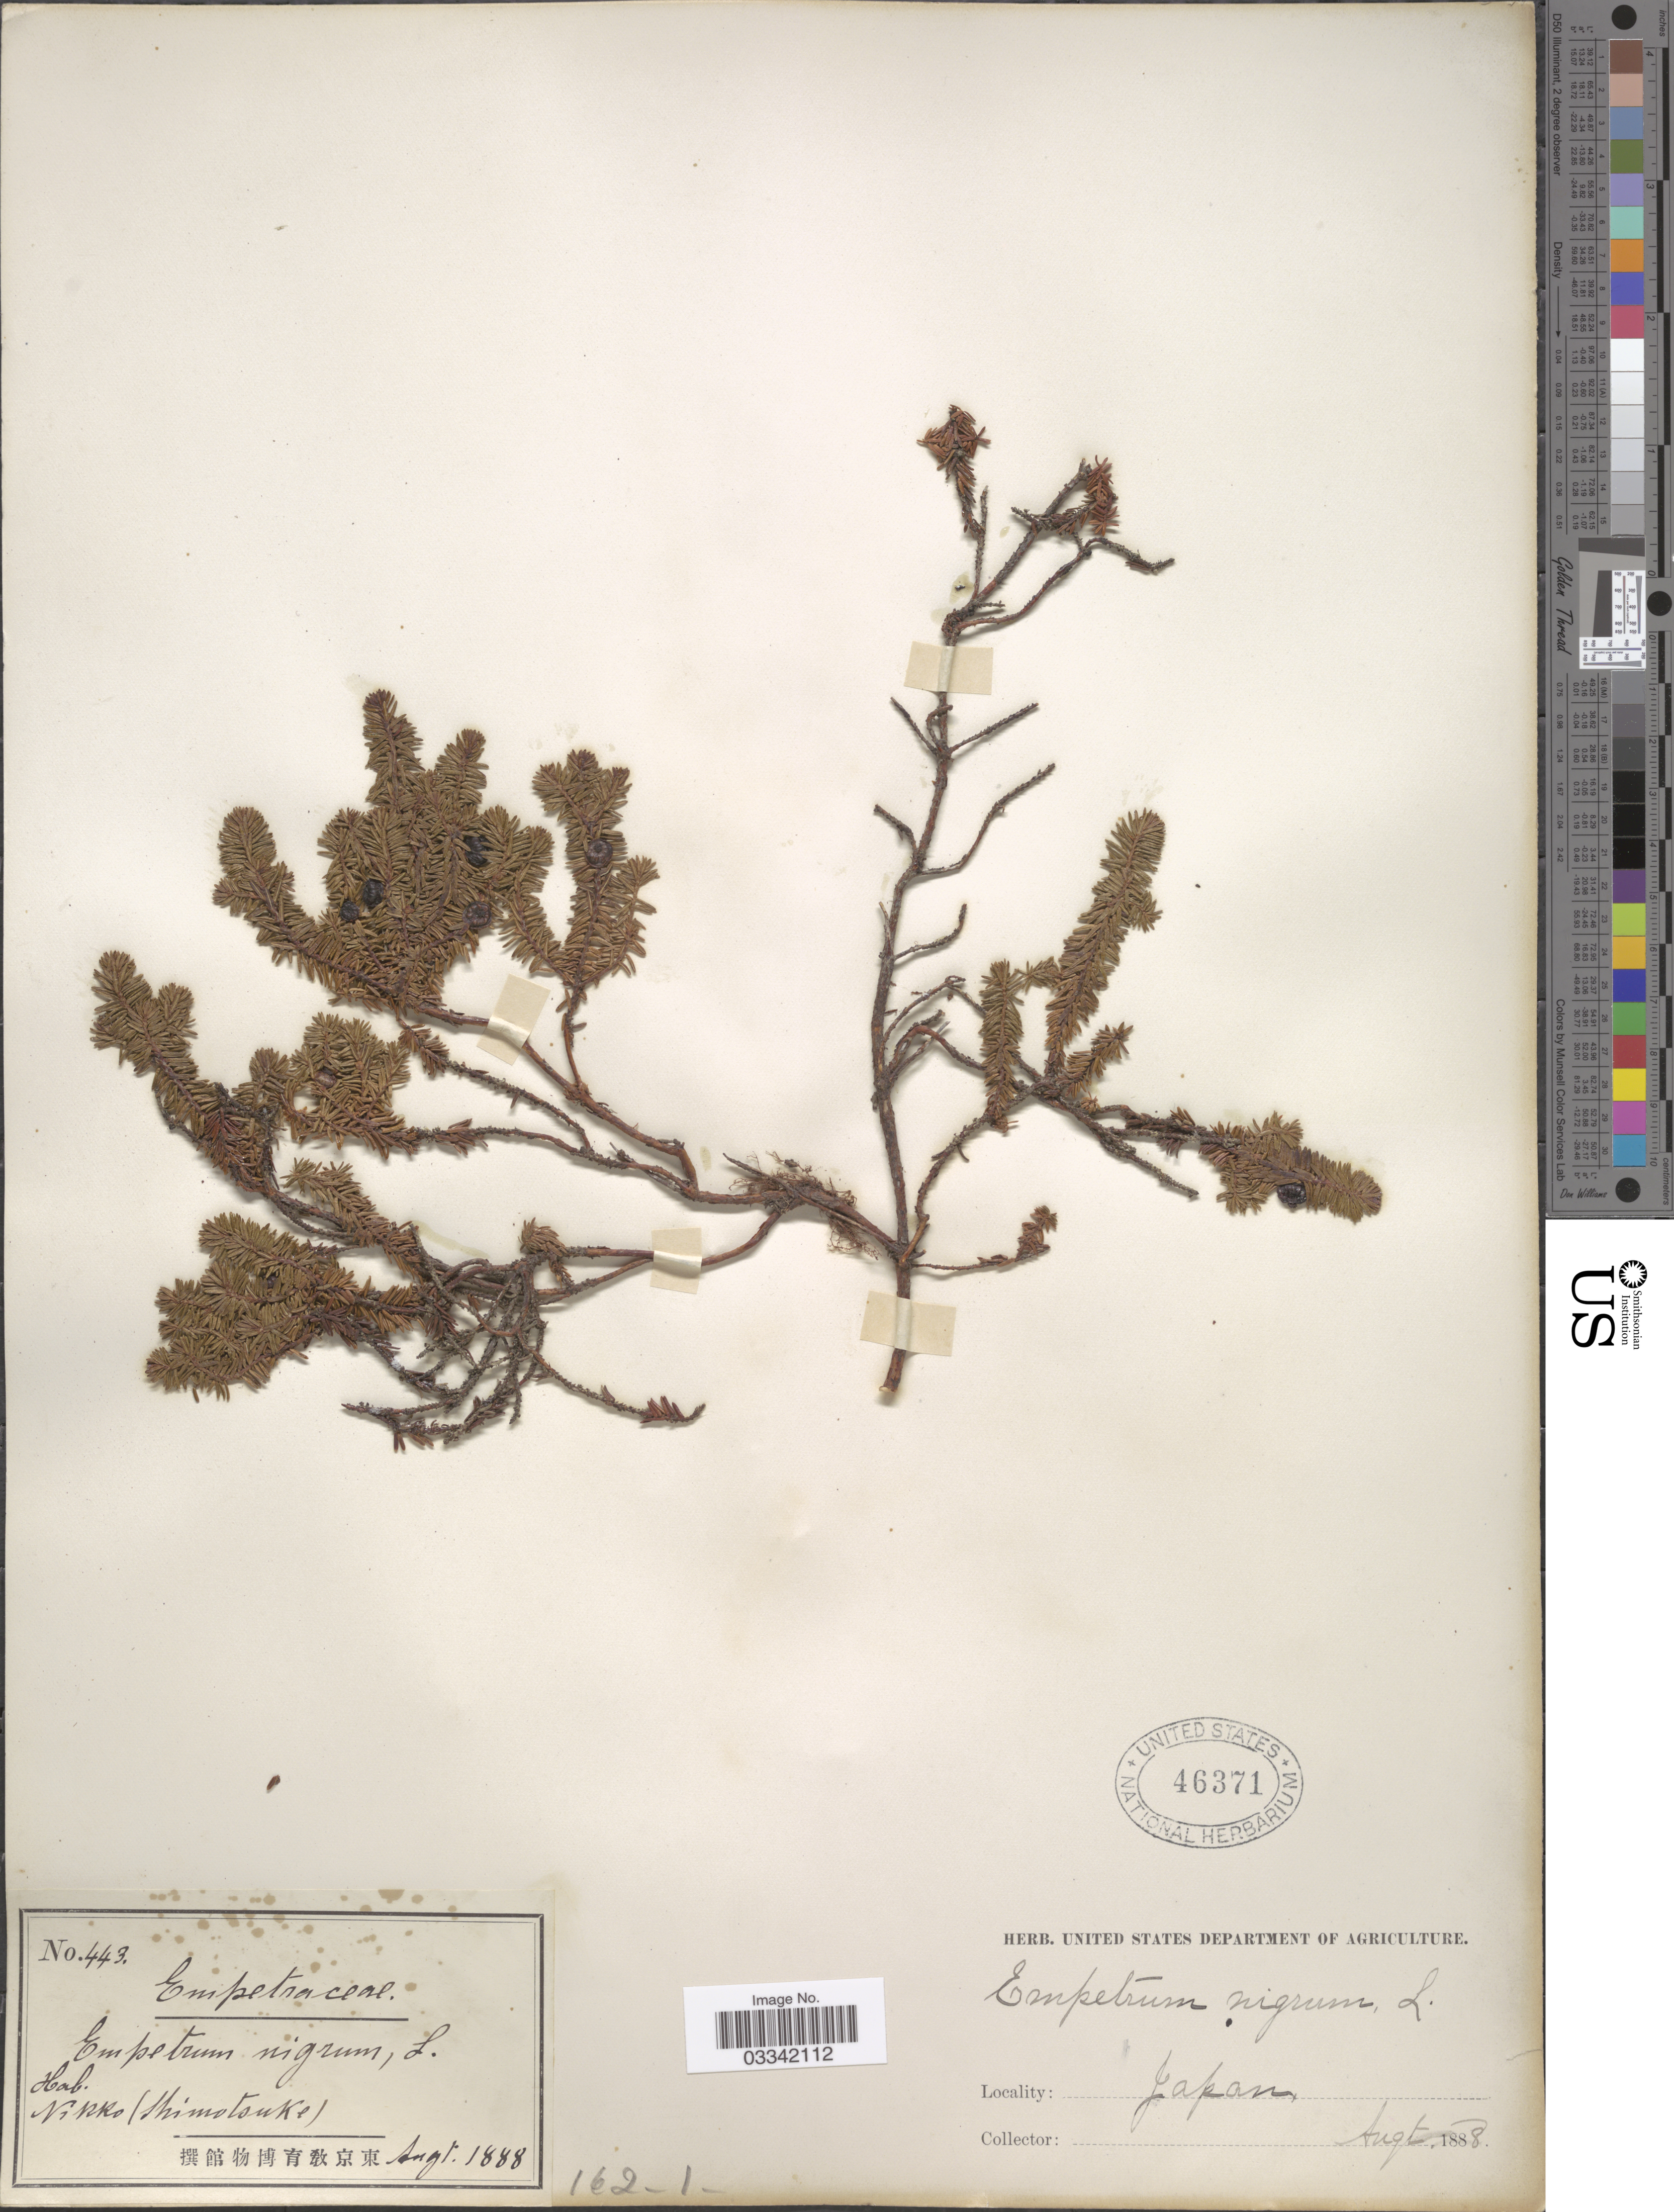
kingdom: Plantae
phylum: Tracheophyta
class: Magnoliopsida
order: Ericales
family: Ericaceae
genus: Empetrum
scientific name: Empetrum nigrum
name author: L.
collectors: ex herb. U. S. Department of Agriculture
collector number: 443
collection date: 1888-08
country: Japan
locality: Nikko (Shimotsuke).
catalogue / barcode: US 46371